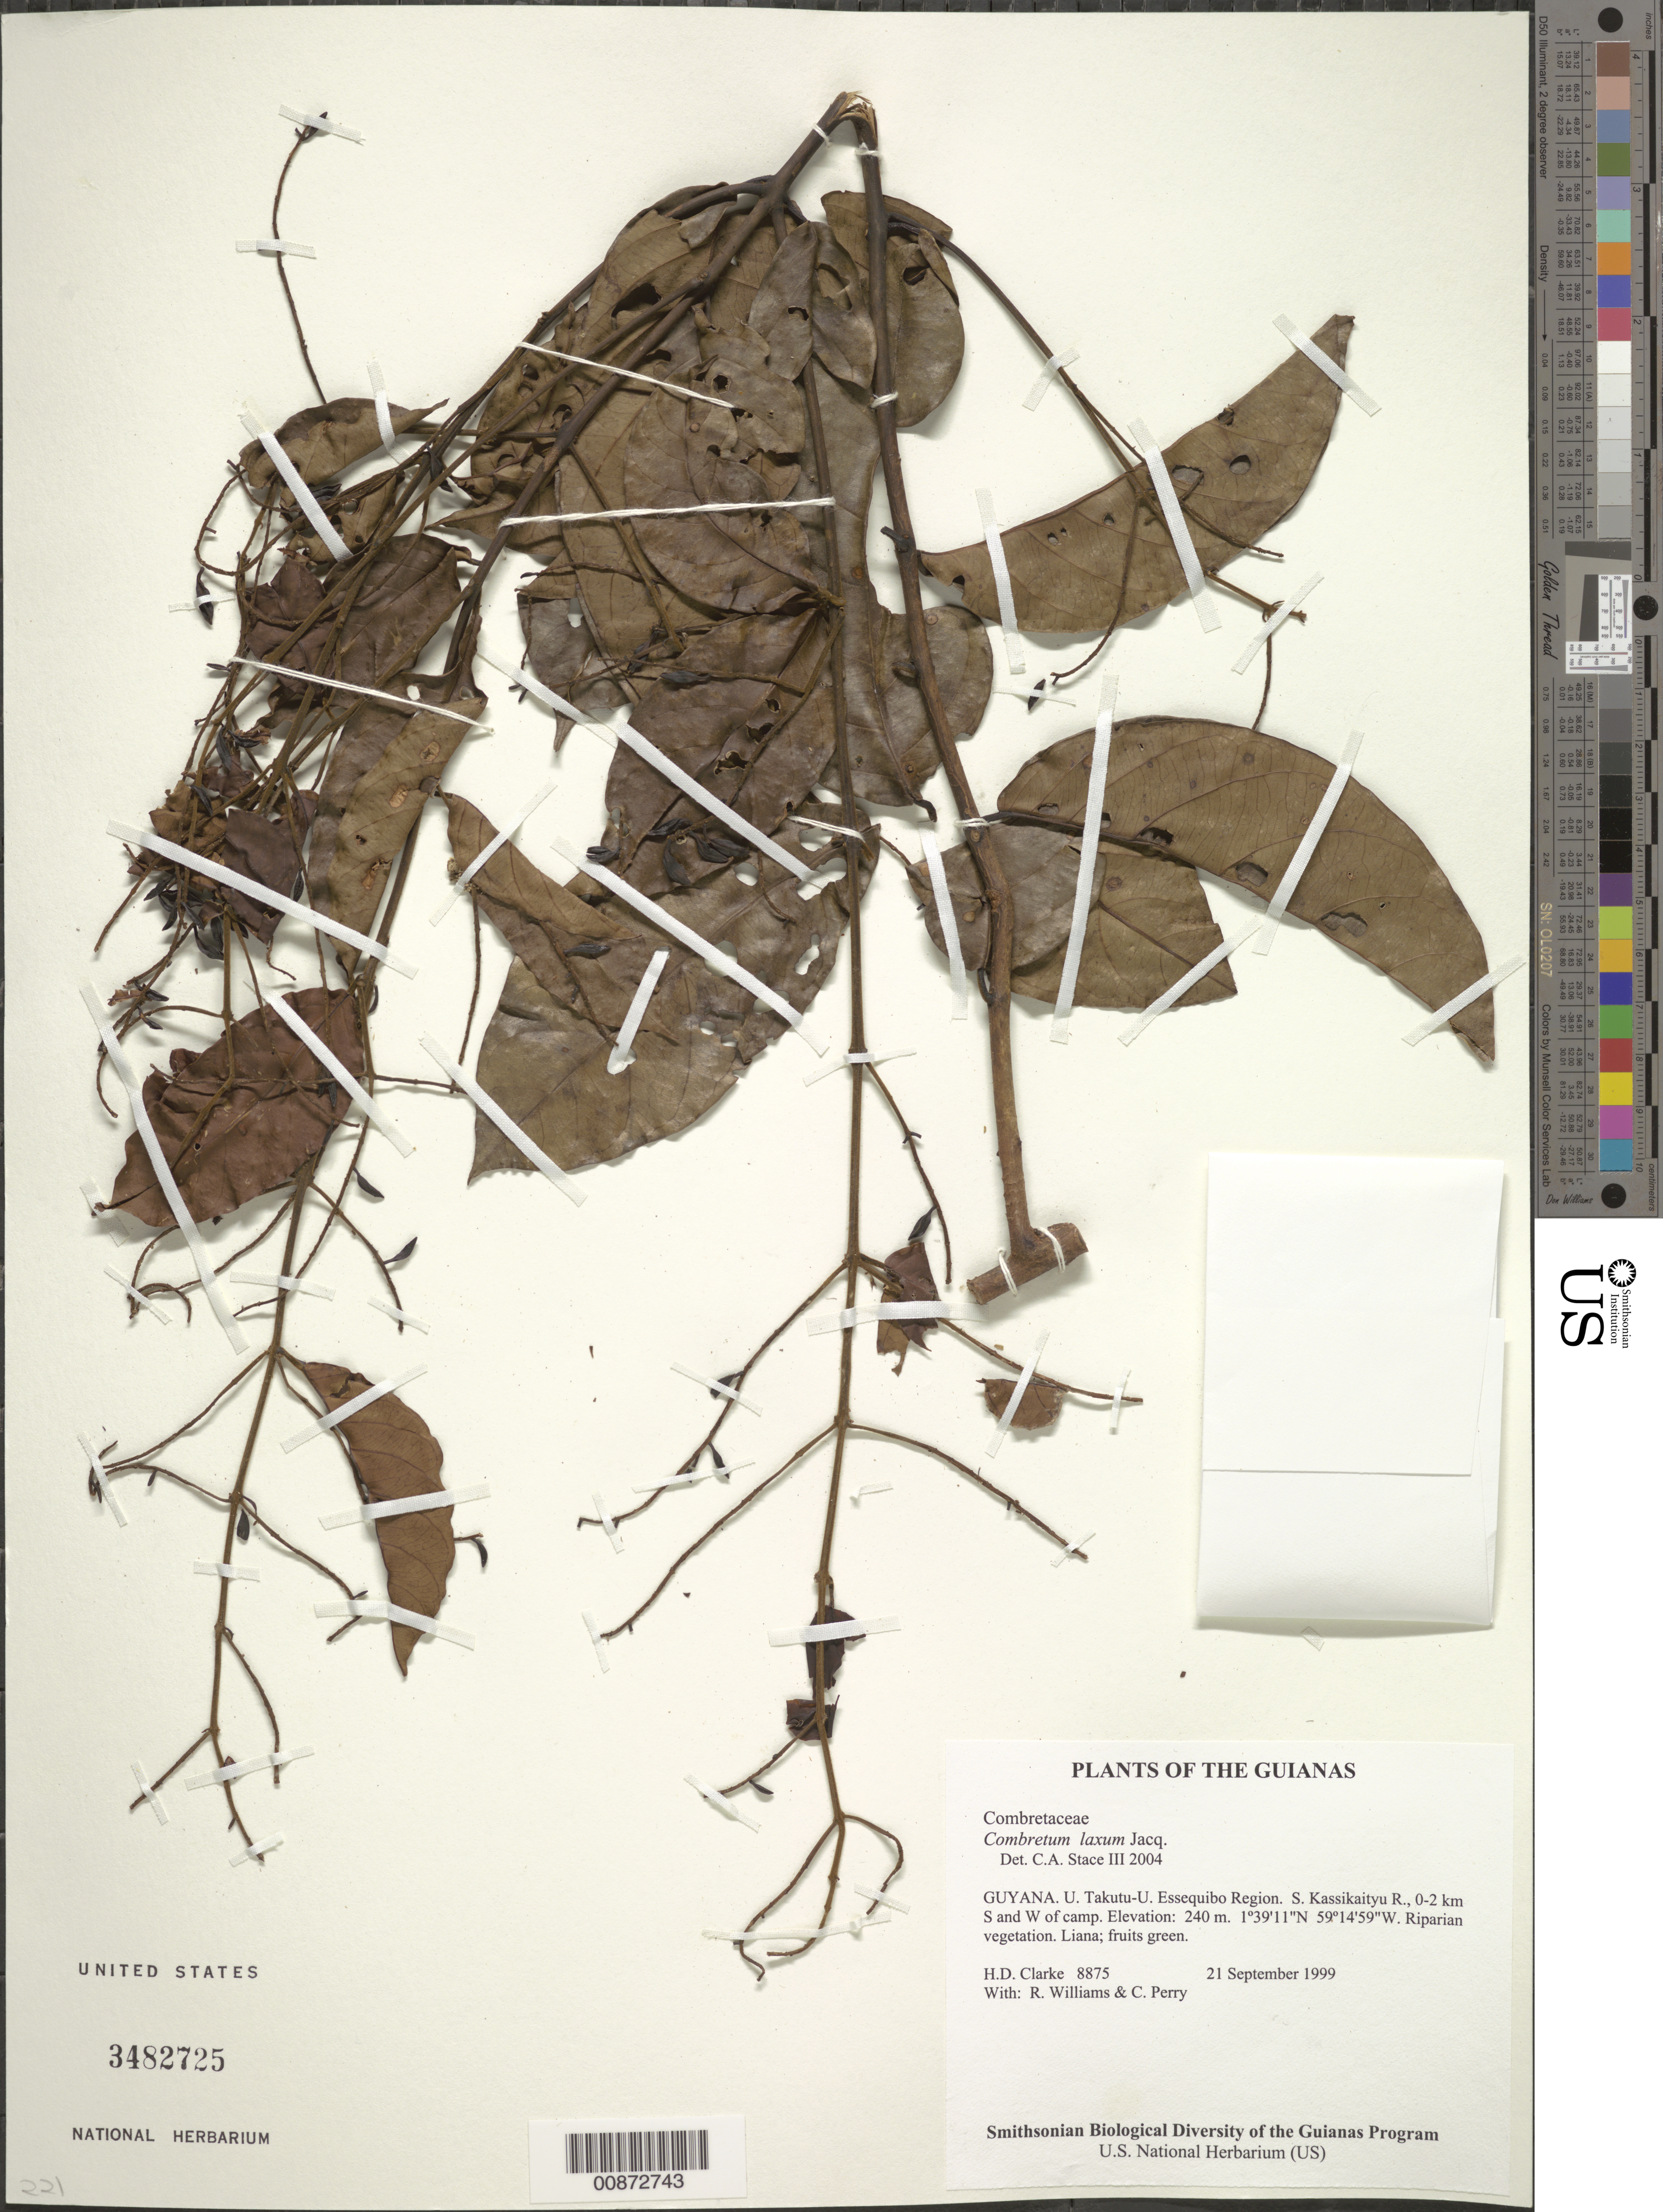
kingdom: Plantae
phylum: Tracheophyta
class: Magnoliopsida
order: Myrtales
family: Combretaceae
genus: Combretum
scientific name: Combretum laxum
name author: Jacq.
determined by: Stace, C. A.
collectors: H. D. Clarke, R. Williams & C. Perry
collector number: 8875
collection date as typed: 21 September 1999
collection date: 1999-09-21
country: Guyana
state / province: U. Takutu-U. Essequibo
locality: S. Kassikaityu R., 0-2 km S and W of camp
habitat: Riparian vegetation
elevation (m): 240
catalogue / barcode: US 3482725